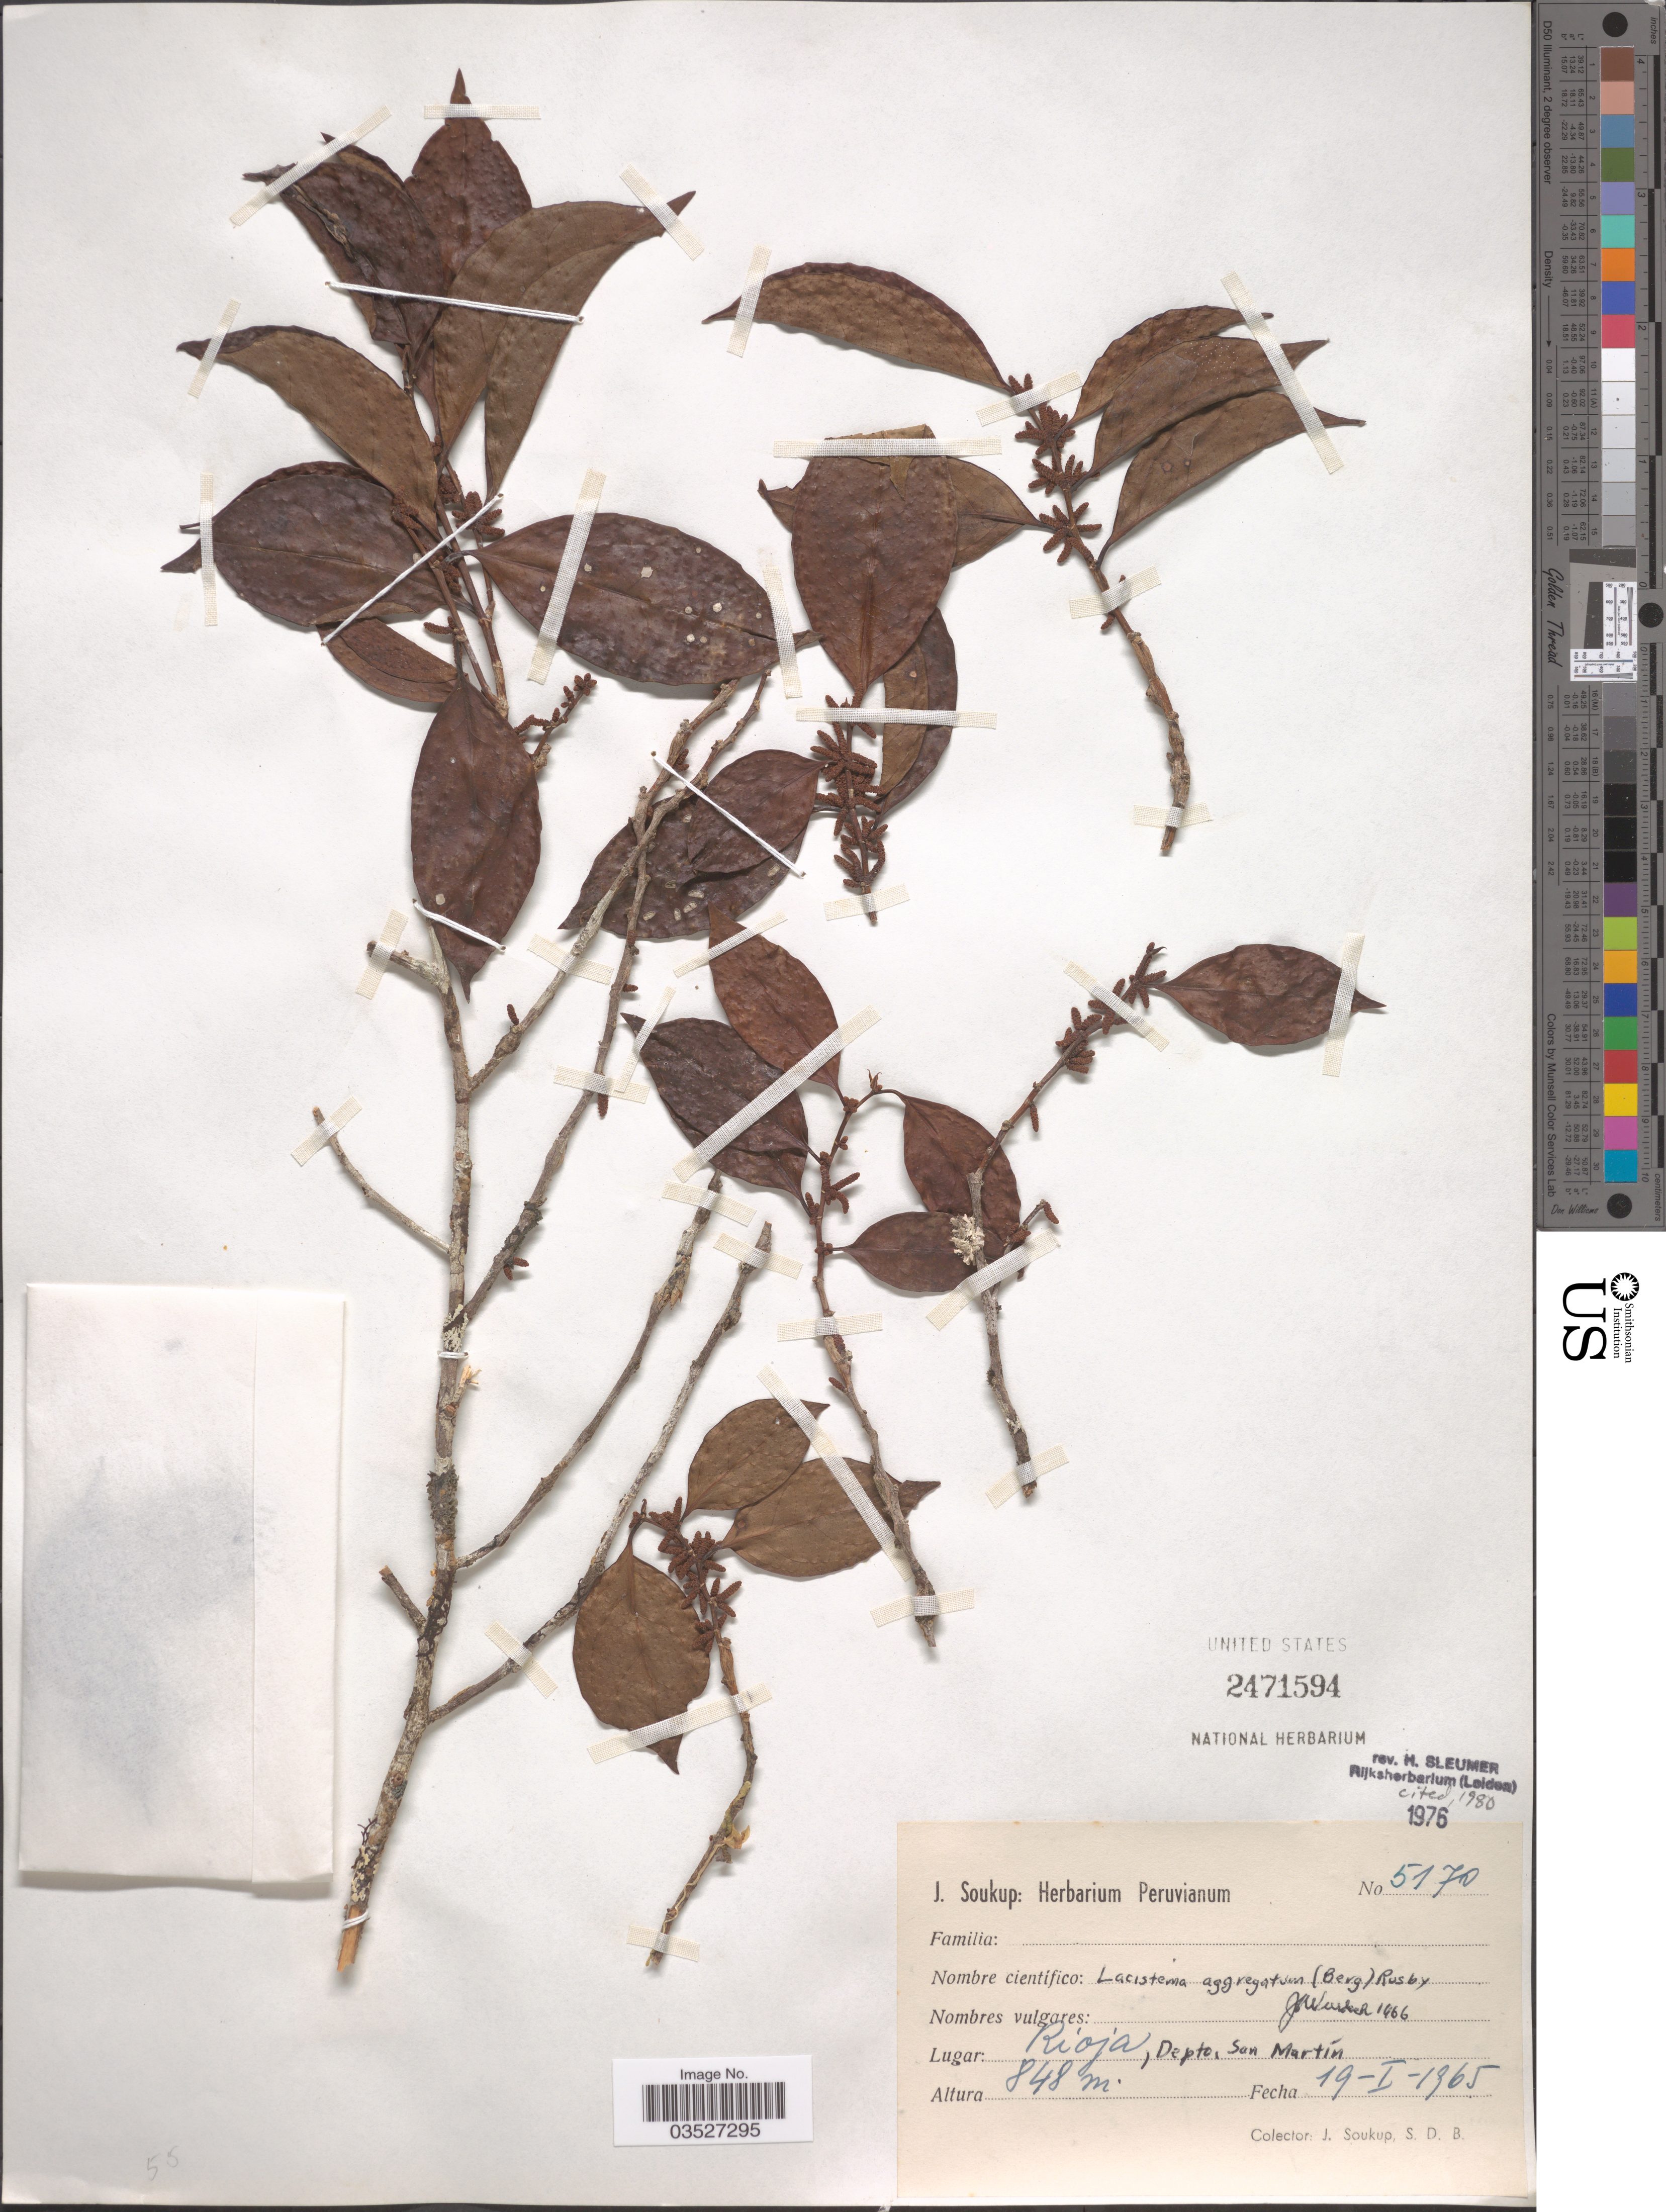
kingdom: Plantae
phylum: Tracheophyta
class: Magnoliopsida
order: Malpighiales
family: Lacistemataceae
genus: Lacistema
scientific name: Lacistema aggregatum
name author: (P.J. Bergius) Rusby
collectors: J. Soukup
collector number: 5170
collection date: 1965-01-19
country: Peru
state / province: San Martín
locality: Rioja, Depto. San Martín.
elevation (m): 848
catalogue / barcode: US 2471594